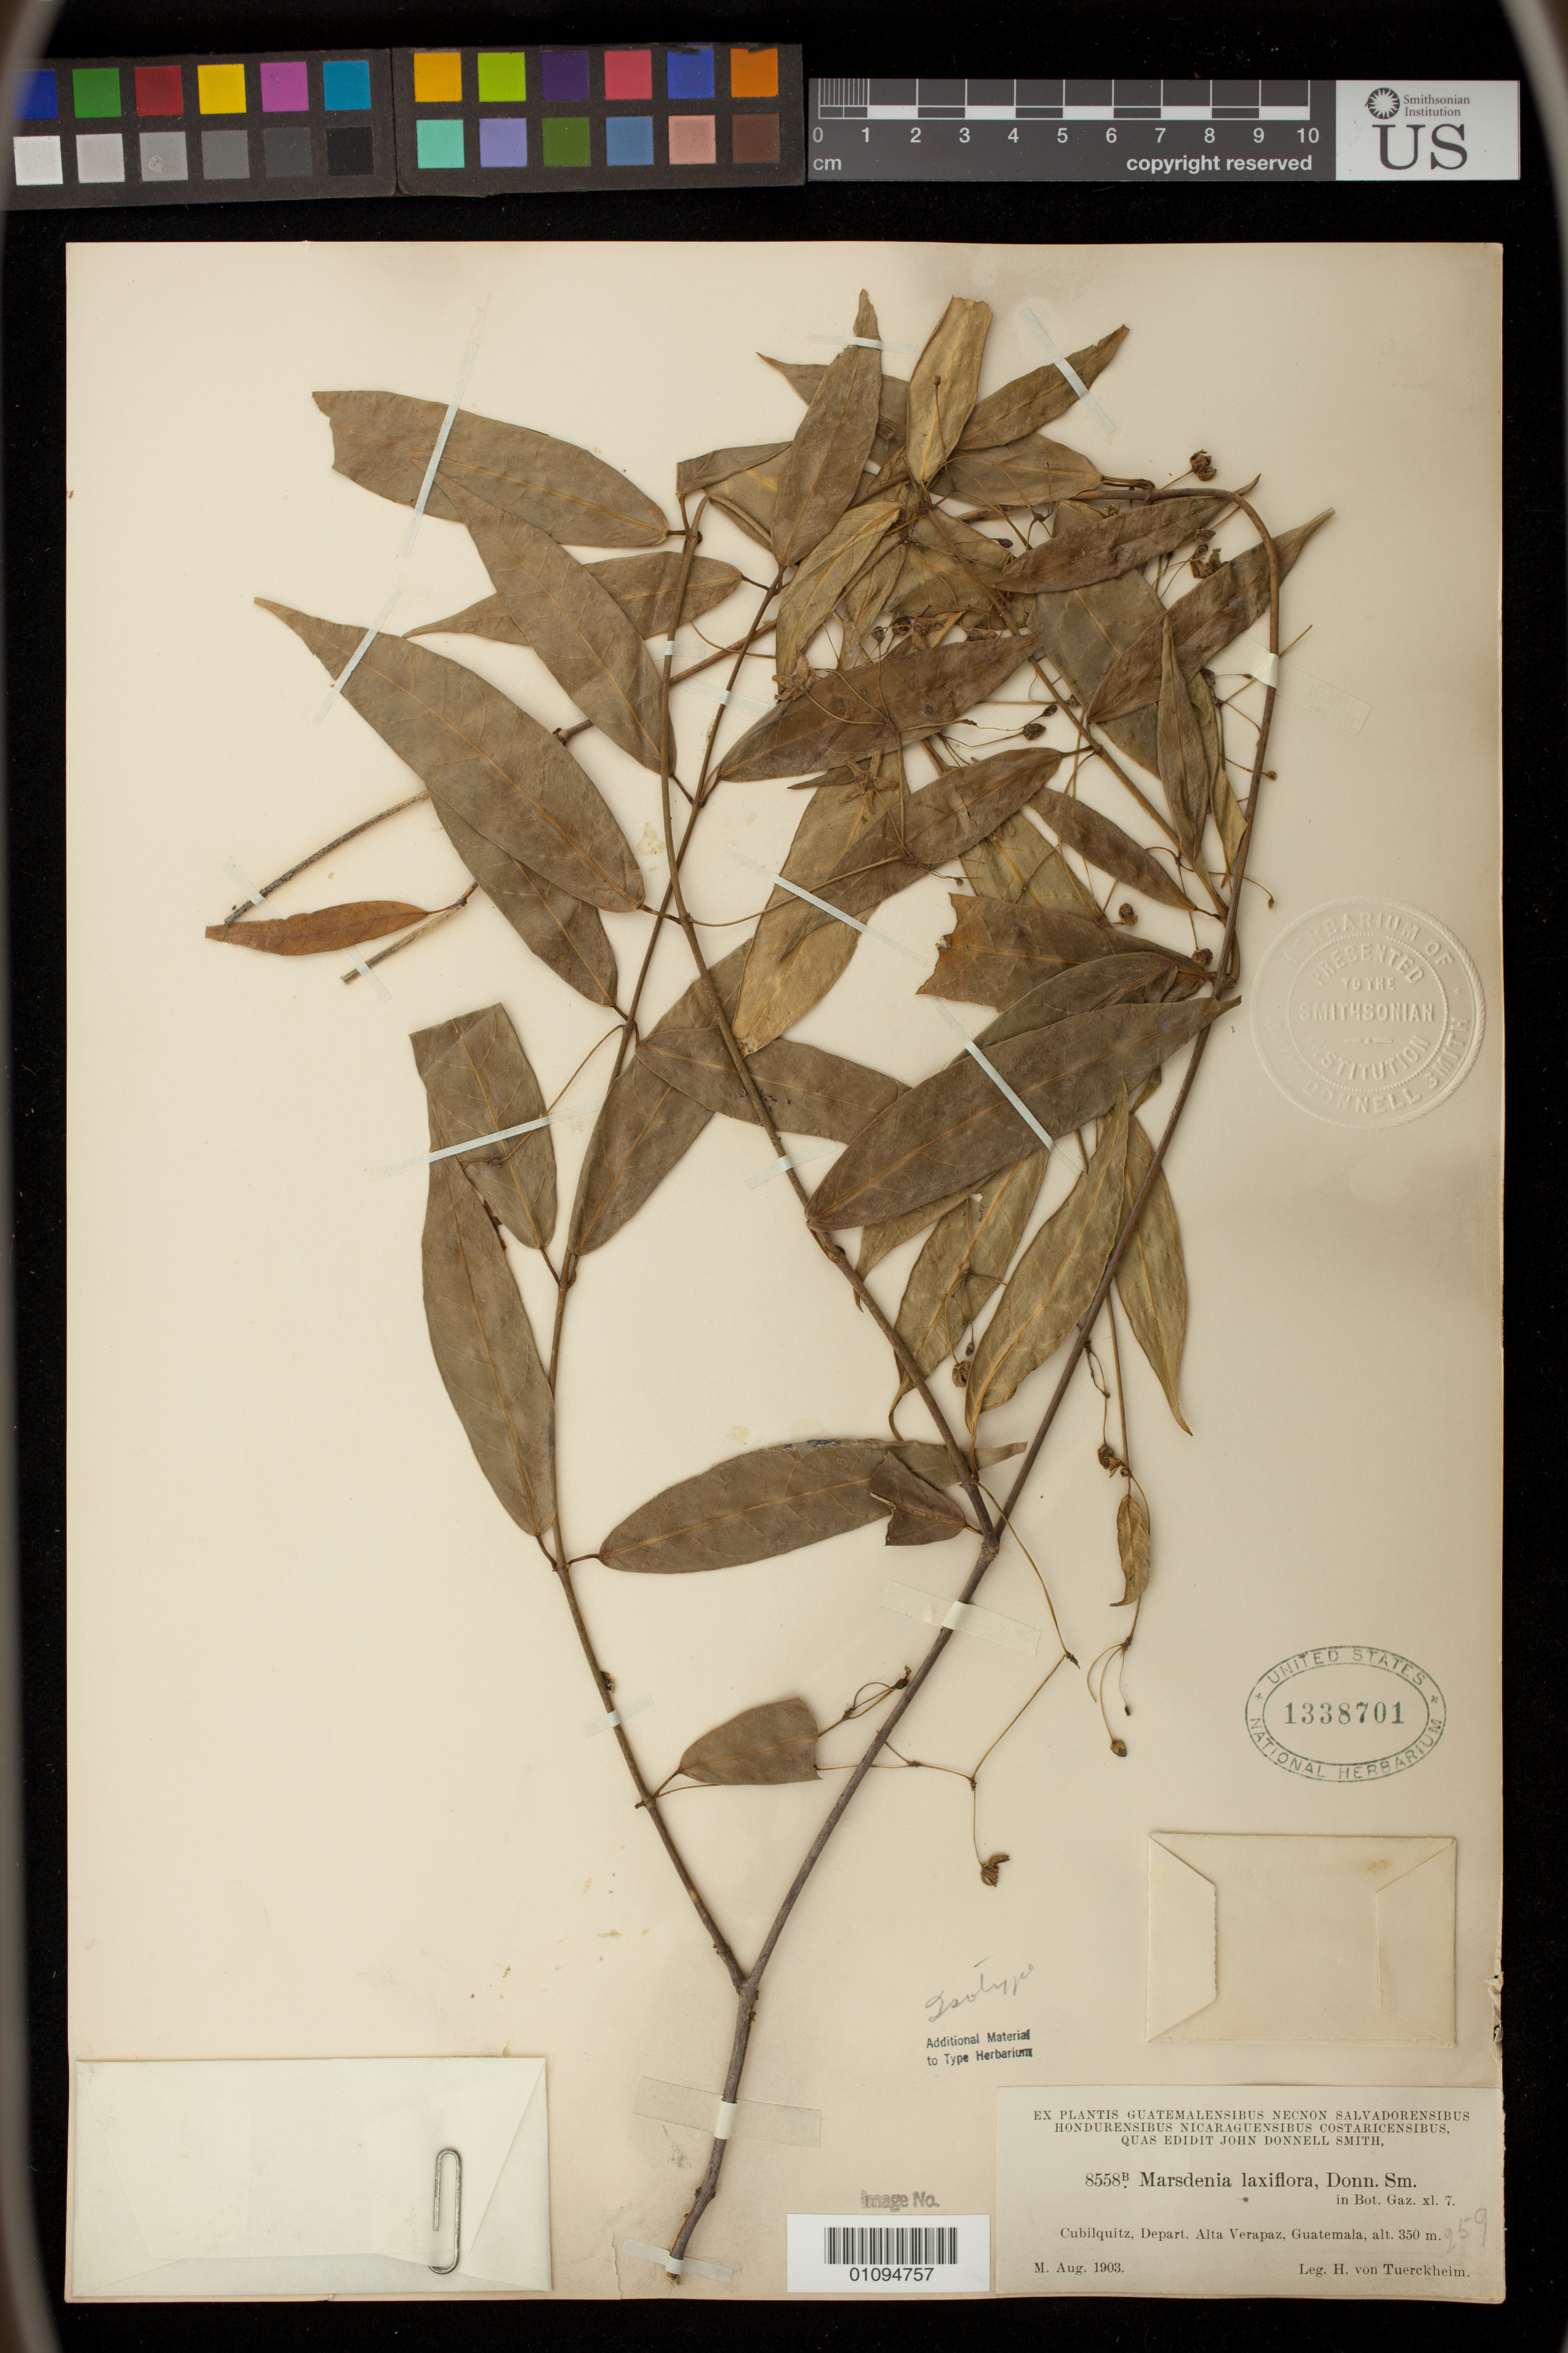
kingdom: Plantae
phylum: Tracheophyta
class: Magnoliopsida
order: Gentianales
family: Apocynaceae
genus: Marsdenia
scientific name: Marsdenia laxiflora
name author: Donn. Sm.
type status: Type Collection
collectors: H. von Türckheim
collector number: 8558 b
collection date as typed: Aug 1903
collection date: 1903-08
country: Guatemala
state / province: Alta Verapaz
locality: Cubilquitz, Rio Dolores.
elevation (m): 350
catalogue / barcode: US 1338701